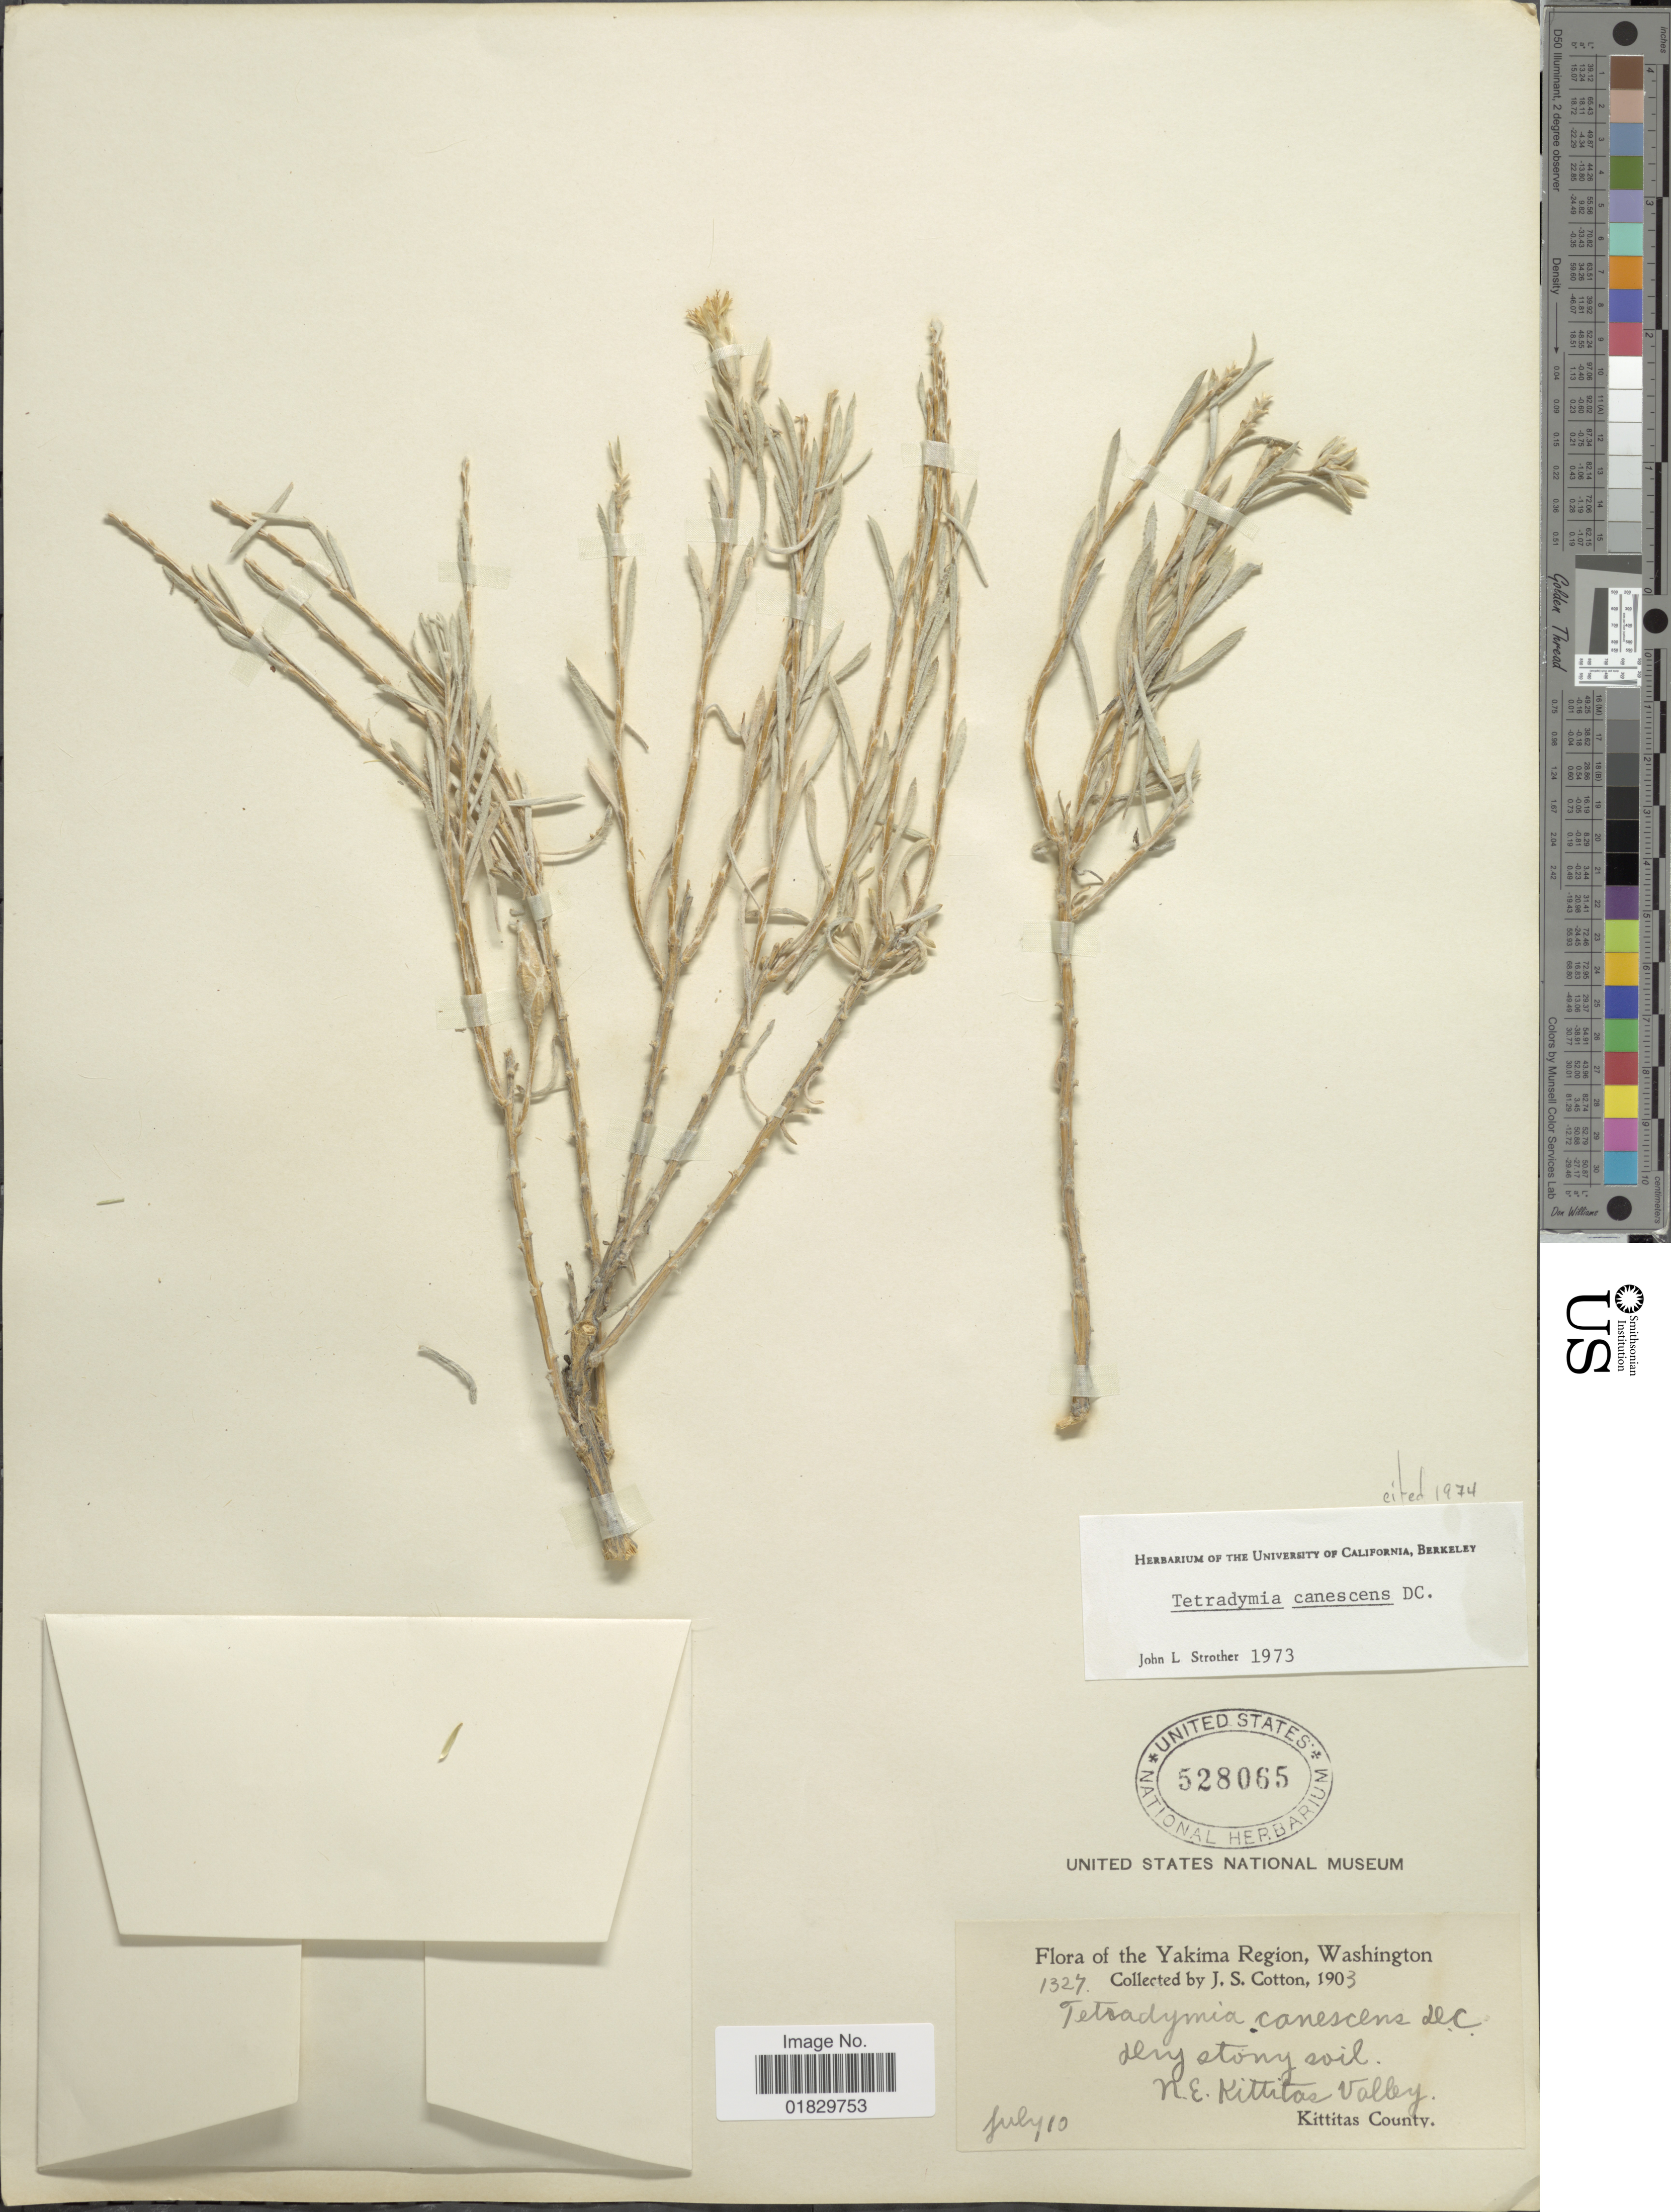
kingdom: Plantae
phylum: Tracheophyta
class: Magnoliopsida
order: Asterales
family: Asteraceae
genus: Tetradymia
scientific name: Tetradymia canescens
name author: DC.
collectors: J. S. Cotton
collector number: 1327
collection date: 1903-07-10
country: United States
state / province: Washington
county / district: Kittitas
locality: Yakima Region, Washington. Dry stony soil. N.E. Kittitas Valley. Kittitas County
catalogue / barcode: US 528065